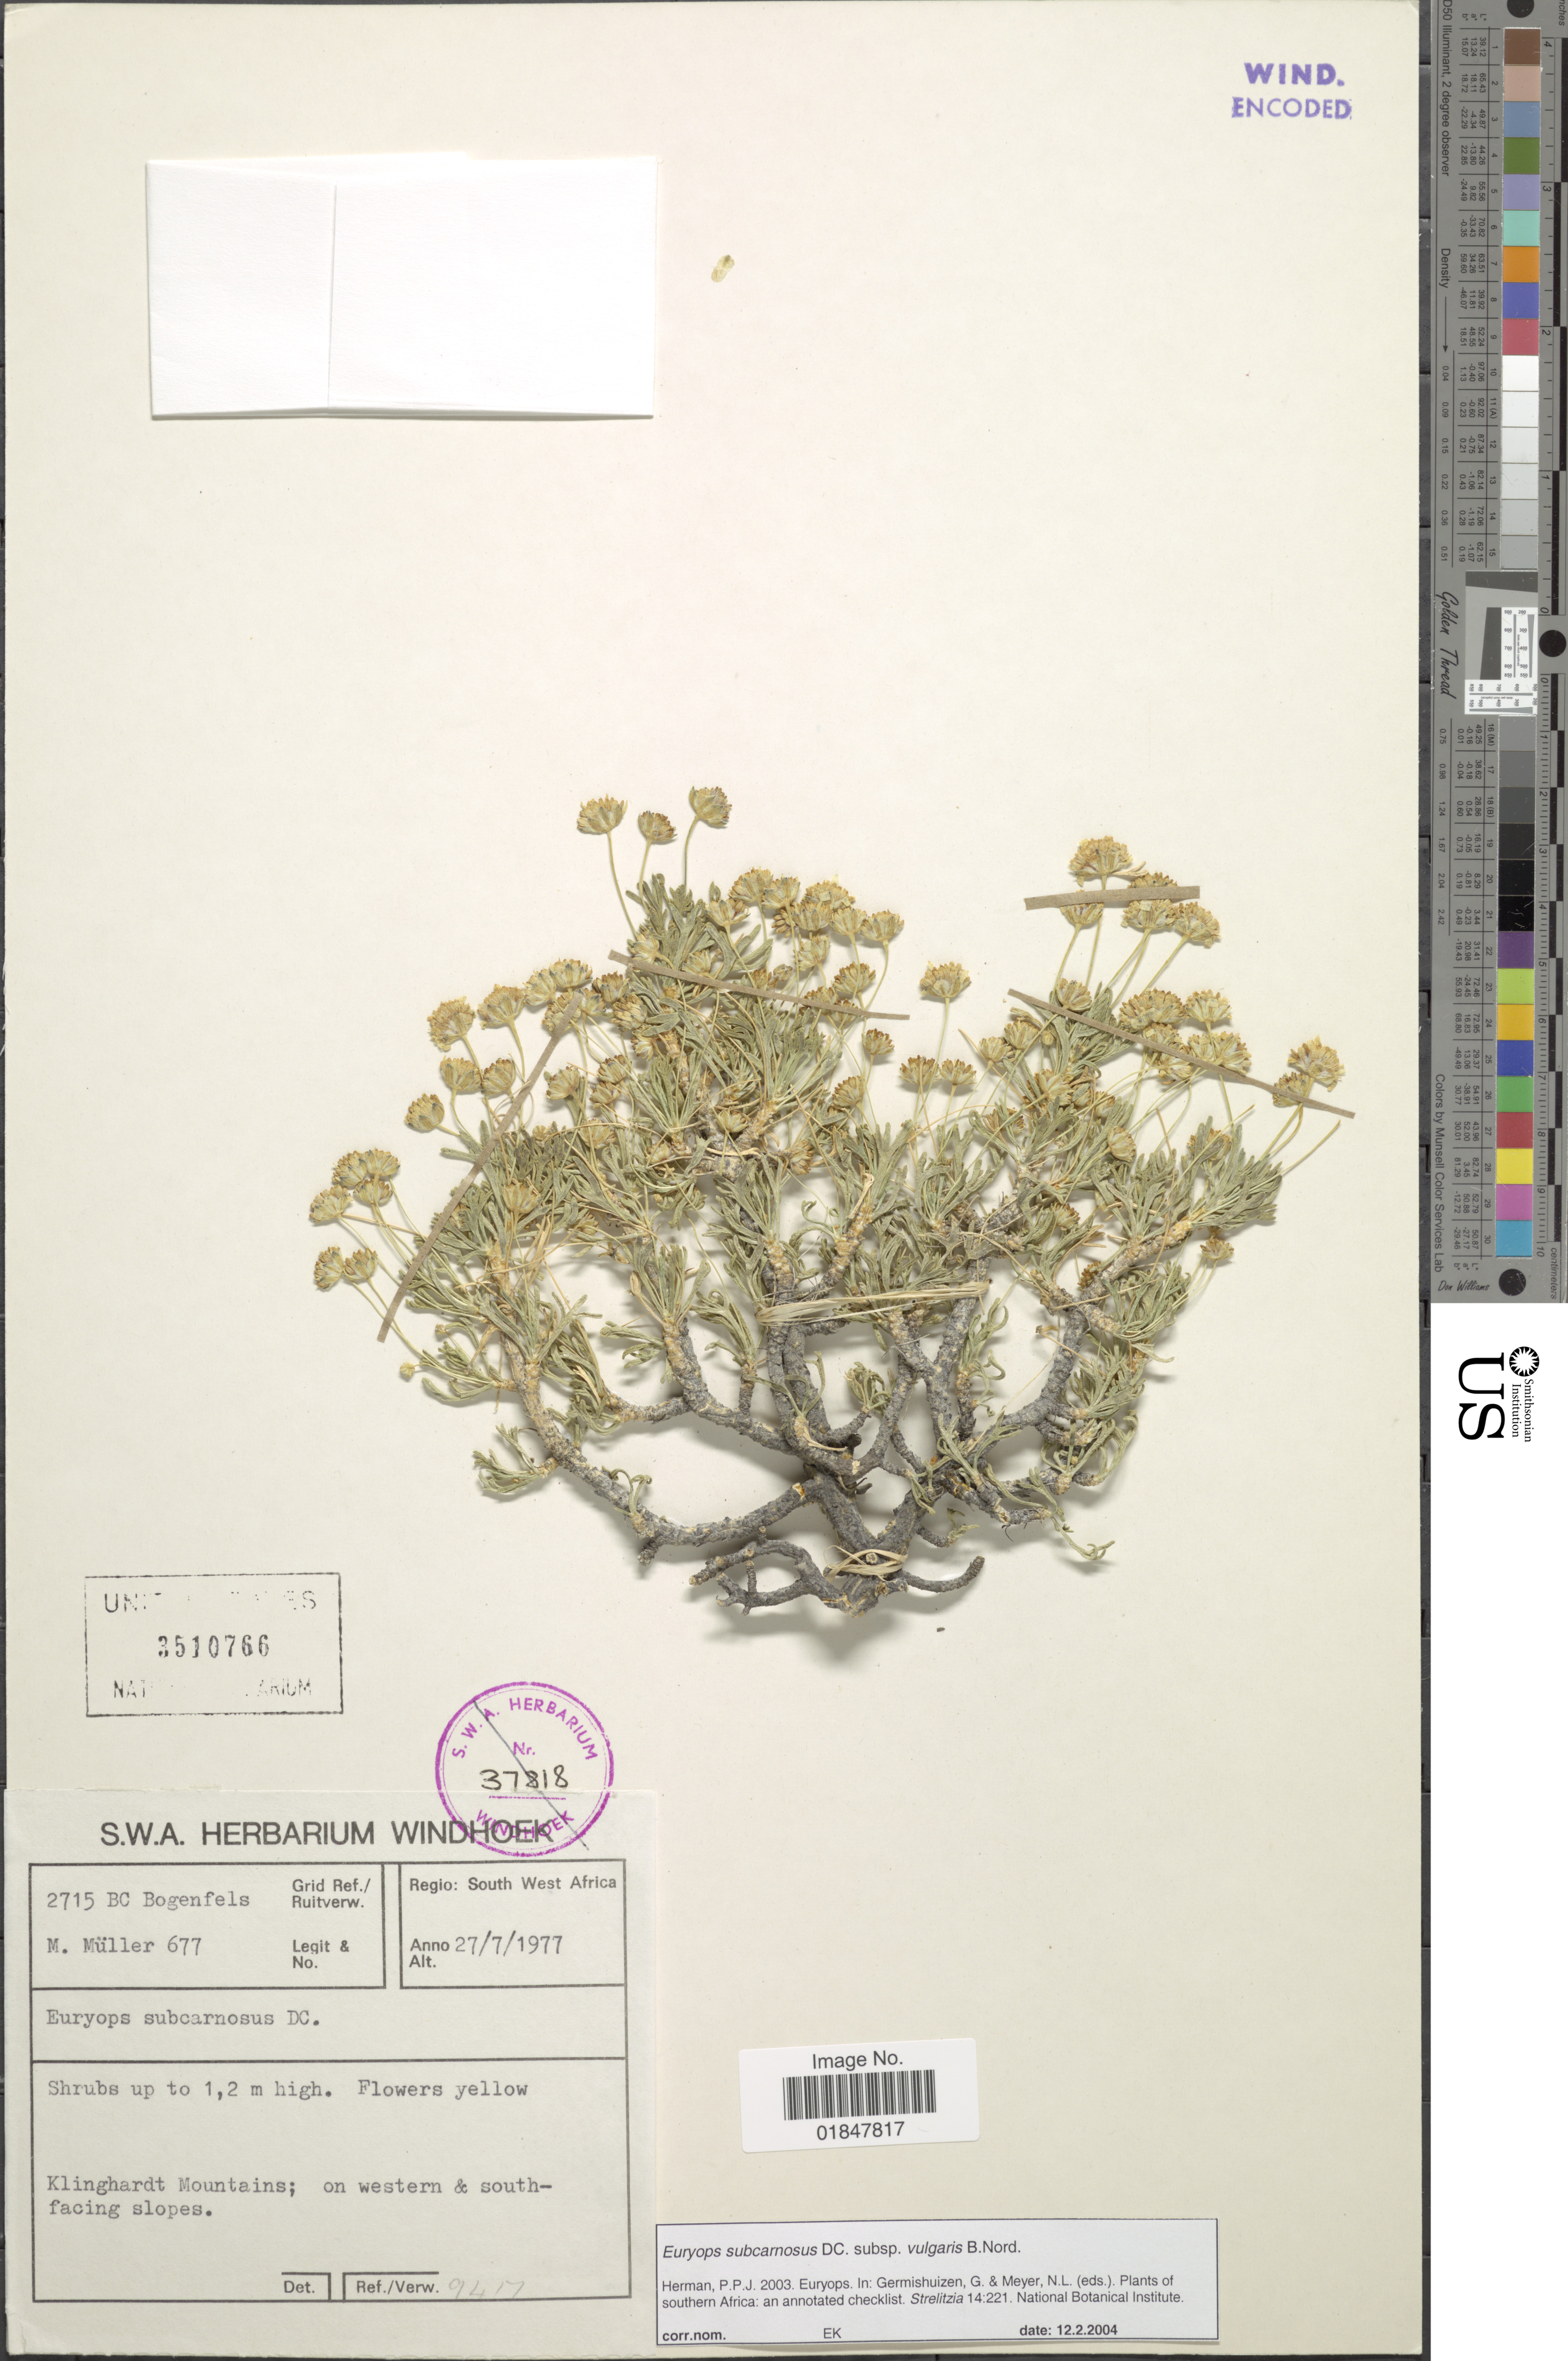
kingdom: Plantae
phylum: Tracheophyta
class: Magnoliopsida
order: Asterales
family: Asteraceae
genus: Euryops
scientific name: Euryops subcarnosus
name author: DC.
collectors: M. Muller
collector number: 677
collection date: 1977-07-27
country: Namibia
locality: South West Africa, Klinghardt Mountains; on western & southfacing slopes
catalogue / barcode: US 3510766